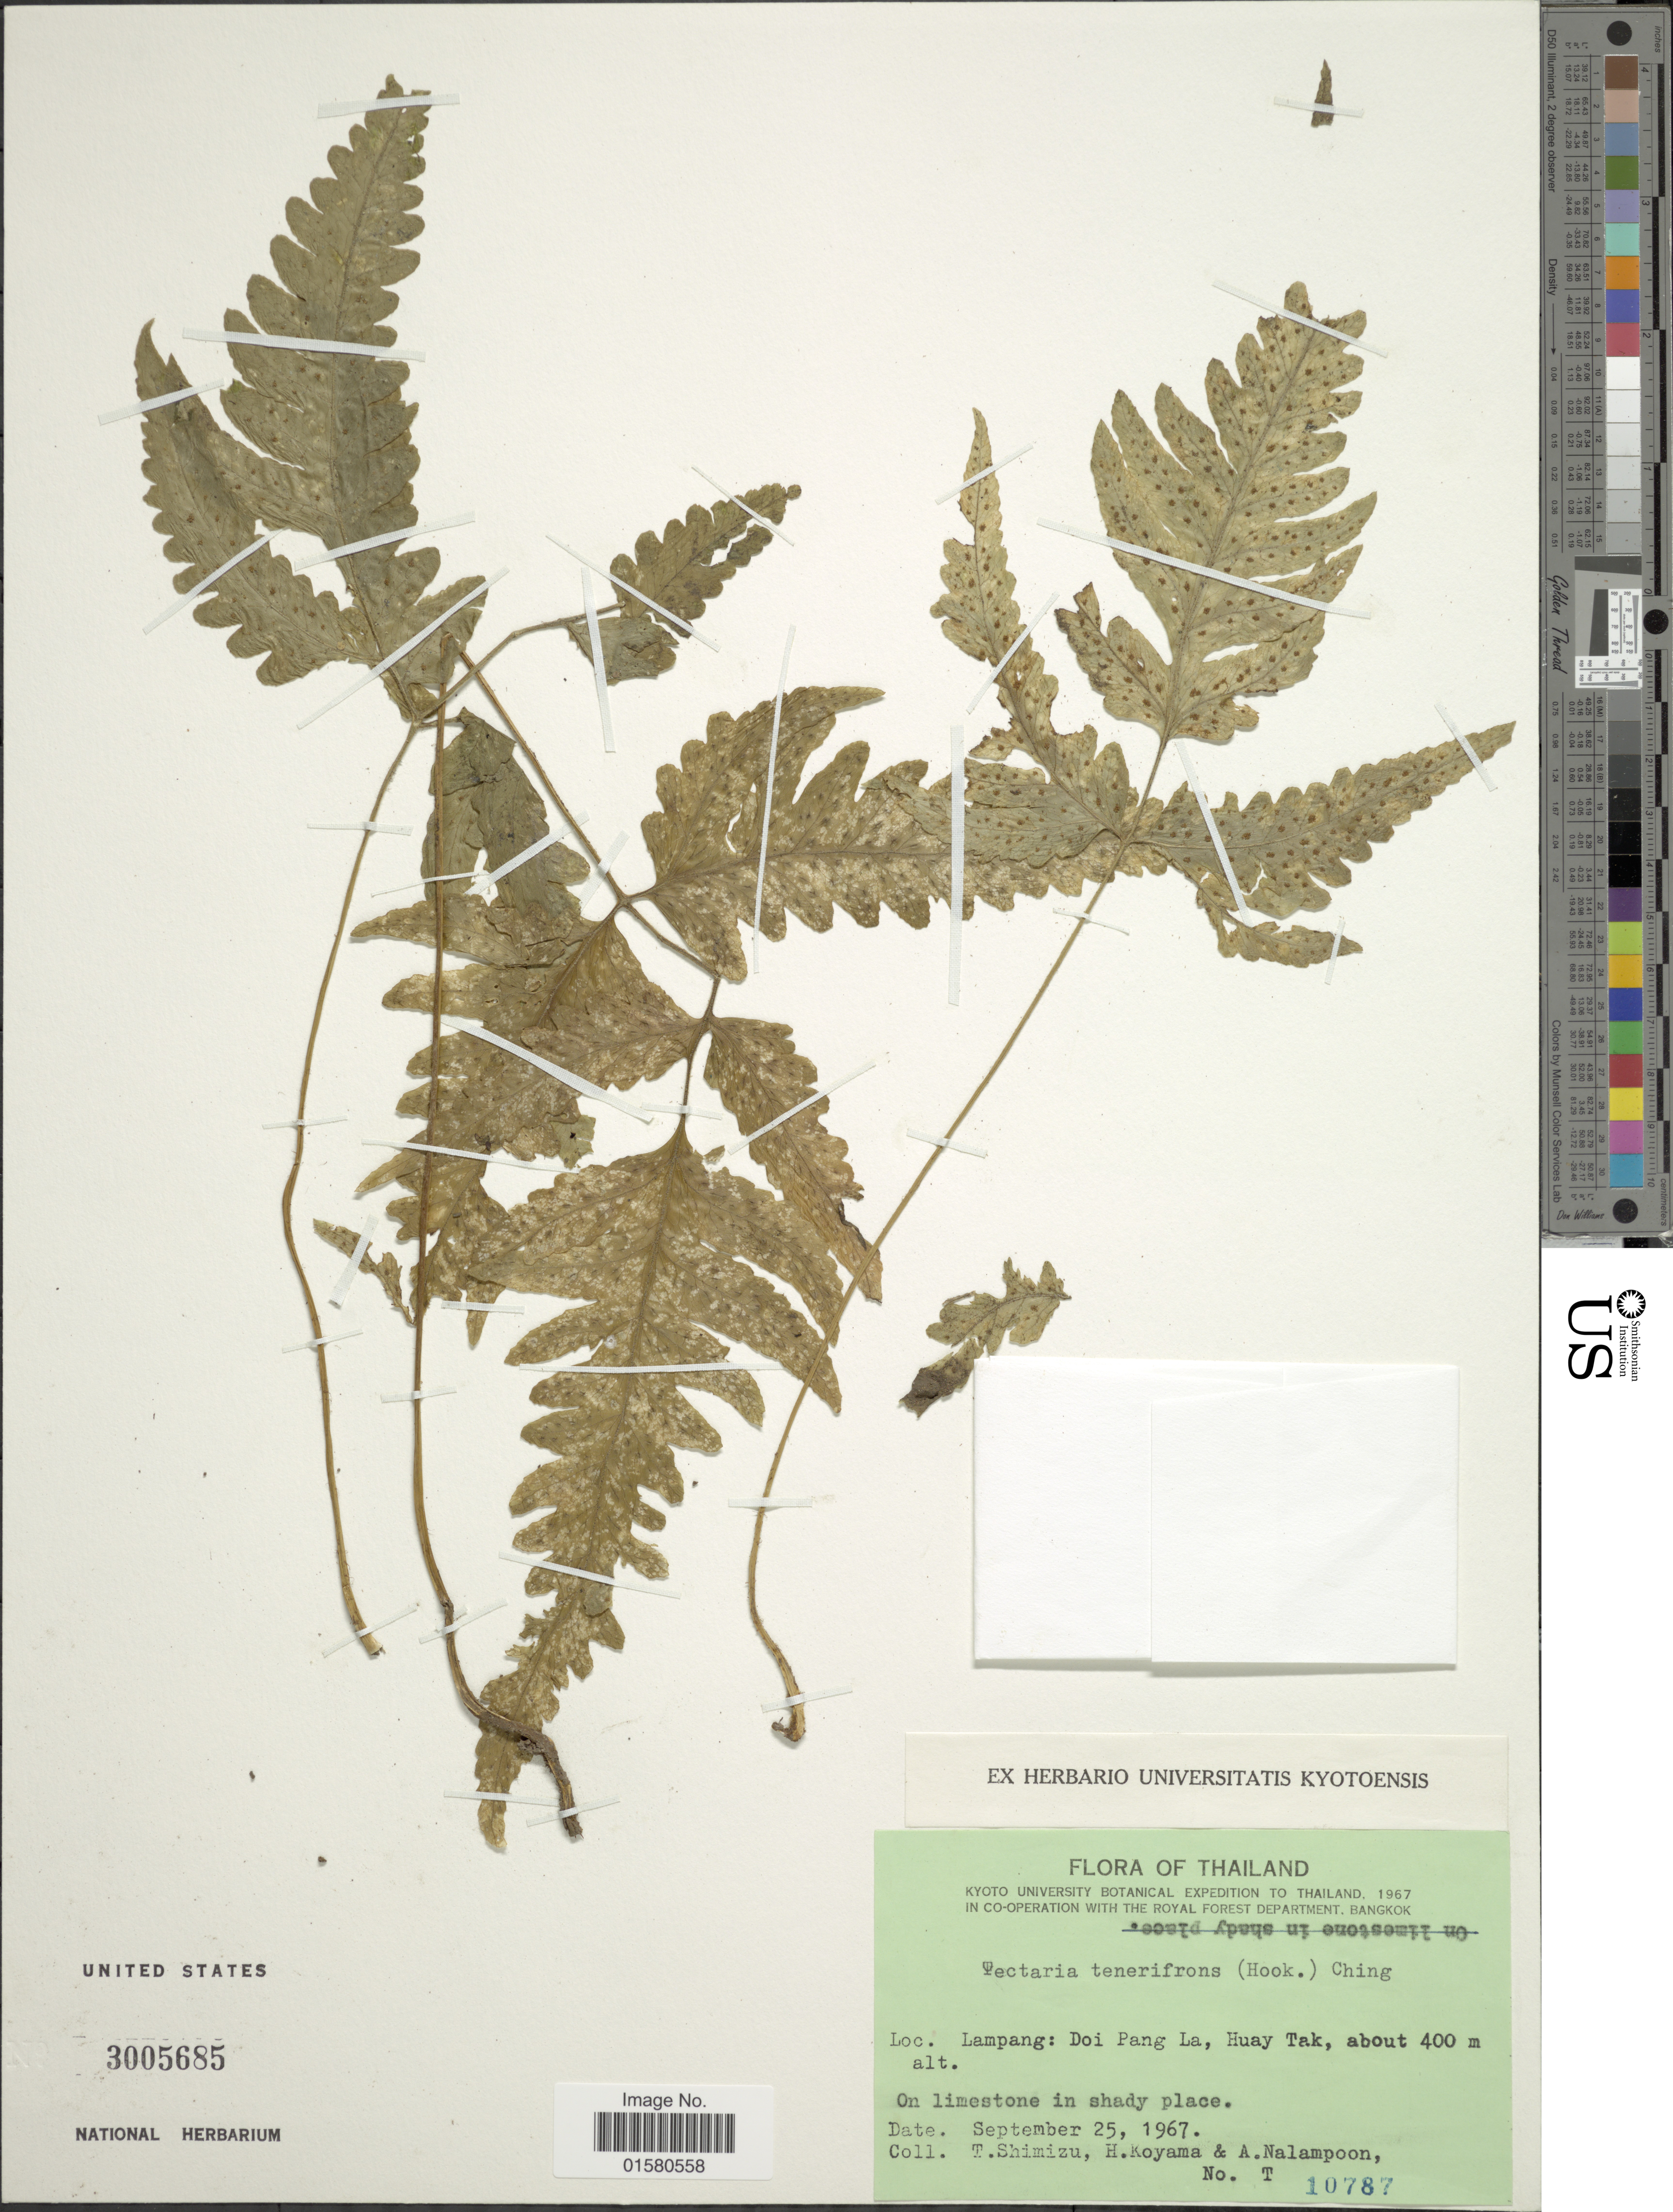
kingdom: Plantae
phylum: Tracheophyta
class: Polypodiopsida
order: Polypodiales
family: Tectariaceae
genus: Tectaria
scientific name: Tectaria tenerifrons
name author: (Hook.) Ching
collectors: T. Shimizu, A. Nalampoon & H. Koyama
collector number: T 10787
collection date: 1967-09-25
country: Thailand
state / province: Lampang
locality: Lampang: Doi Pang La, Huay Tak.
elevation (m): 400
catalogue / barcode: US 3005685